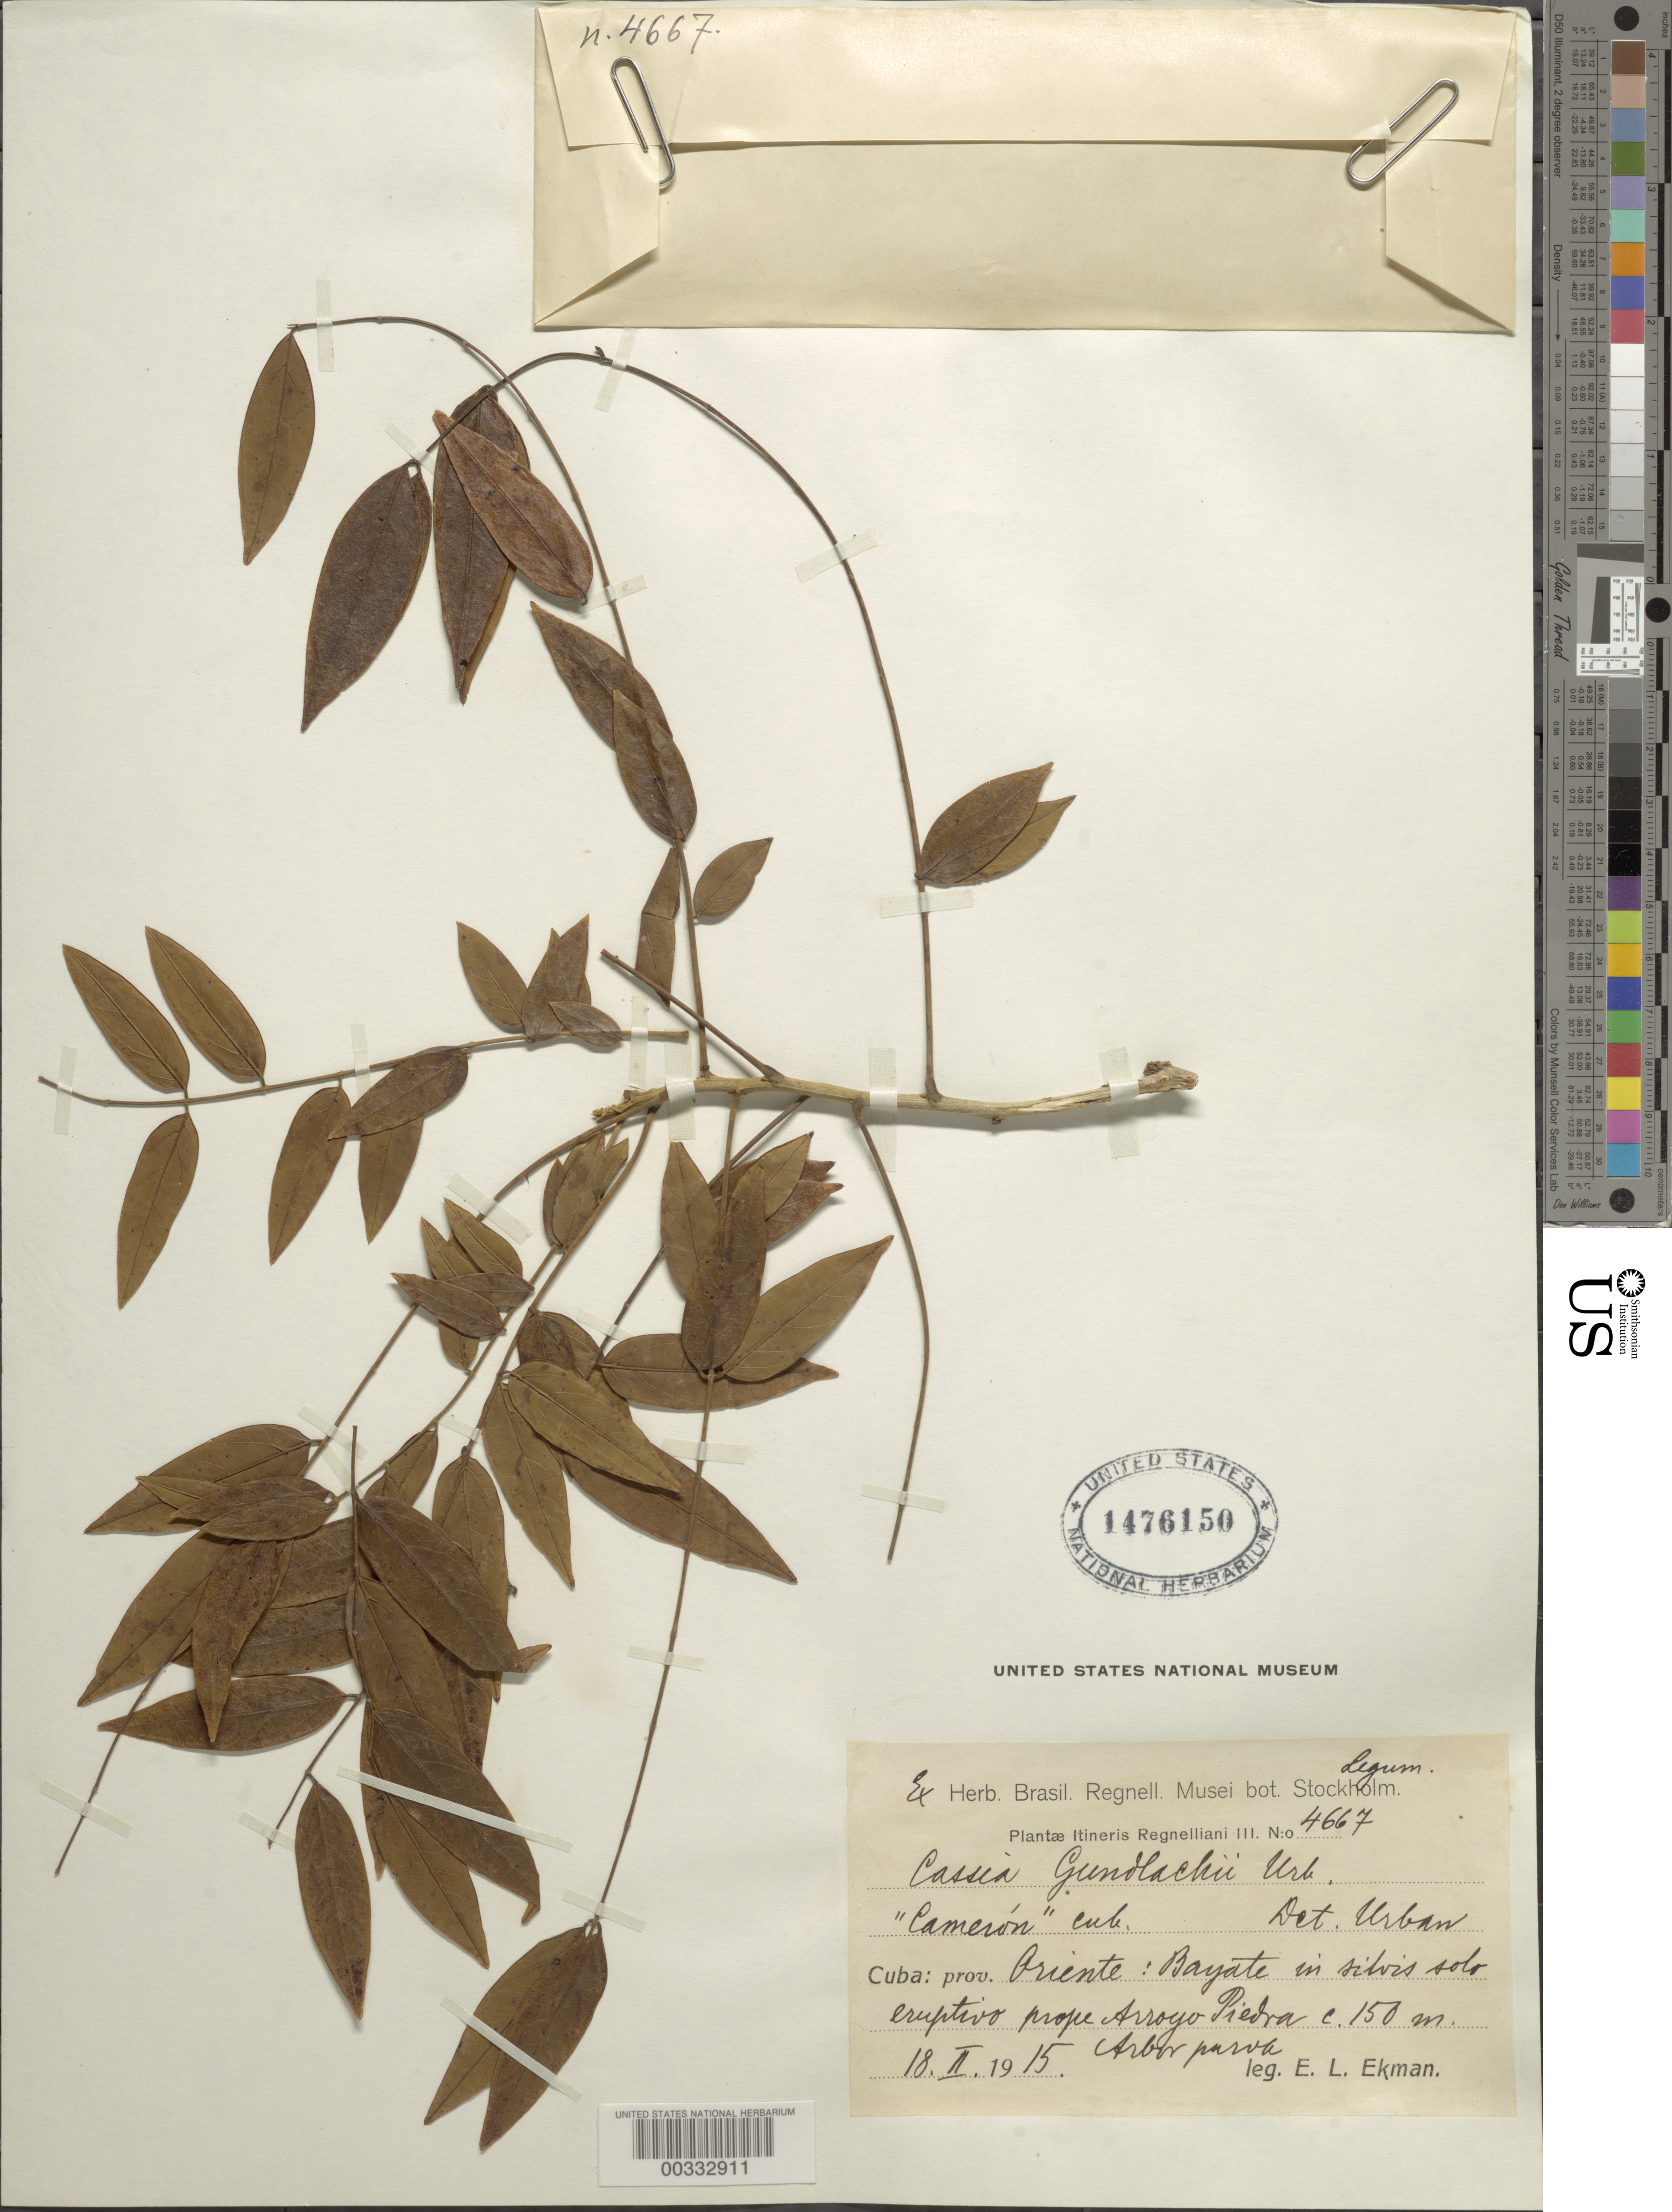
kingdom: Plantae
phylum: Tracheophyta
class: Magnoliopsida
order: Fabales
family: Fabaceae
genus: Senna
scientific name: Senna gundlachii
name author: (Urb.) H.S. Irwin & Barneby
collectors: E. L. Ekman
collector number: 4667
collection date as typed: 18 Feb 1915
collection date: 1915-02-18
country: Cuba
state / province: Oriente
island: Greater Antilles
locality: Bayate near arroyo piedra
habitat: Forest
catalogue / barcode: US 1476150